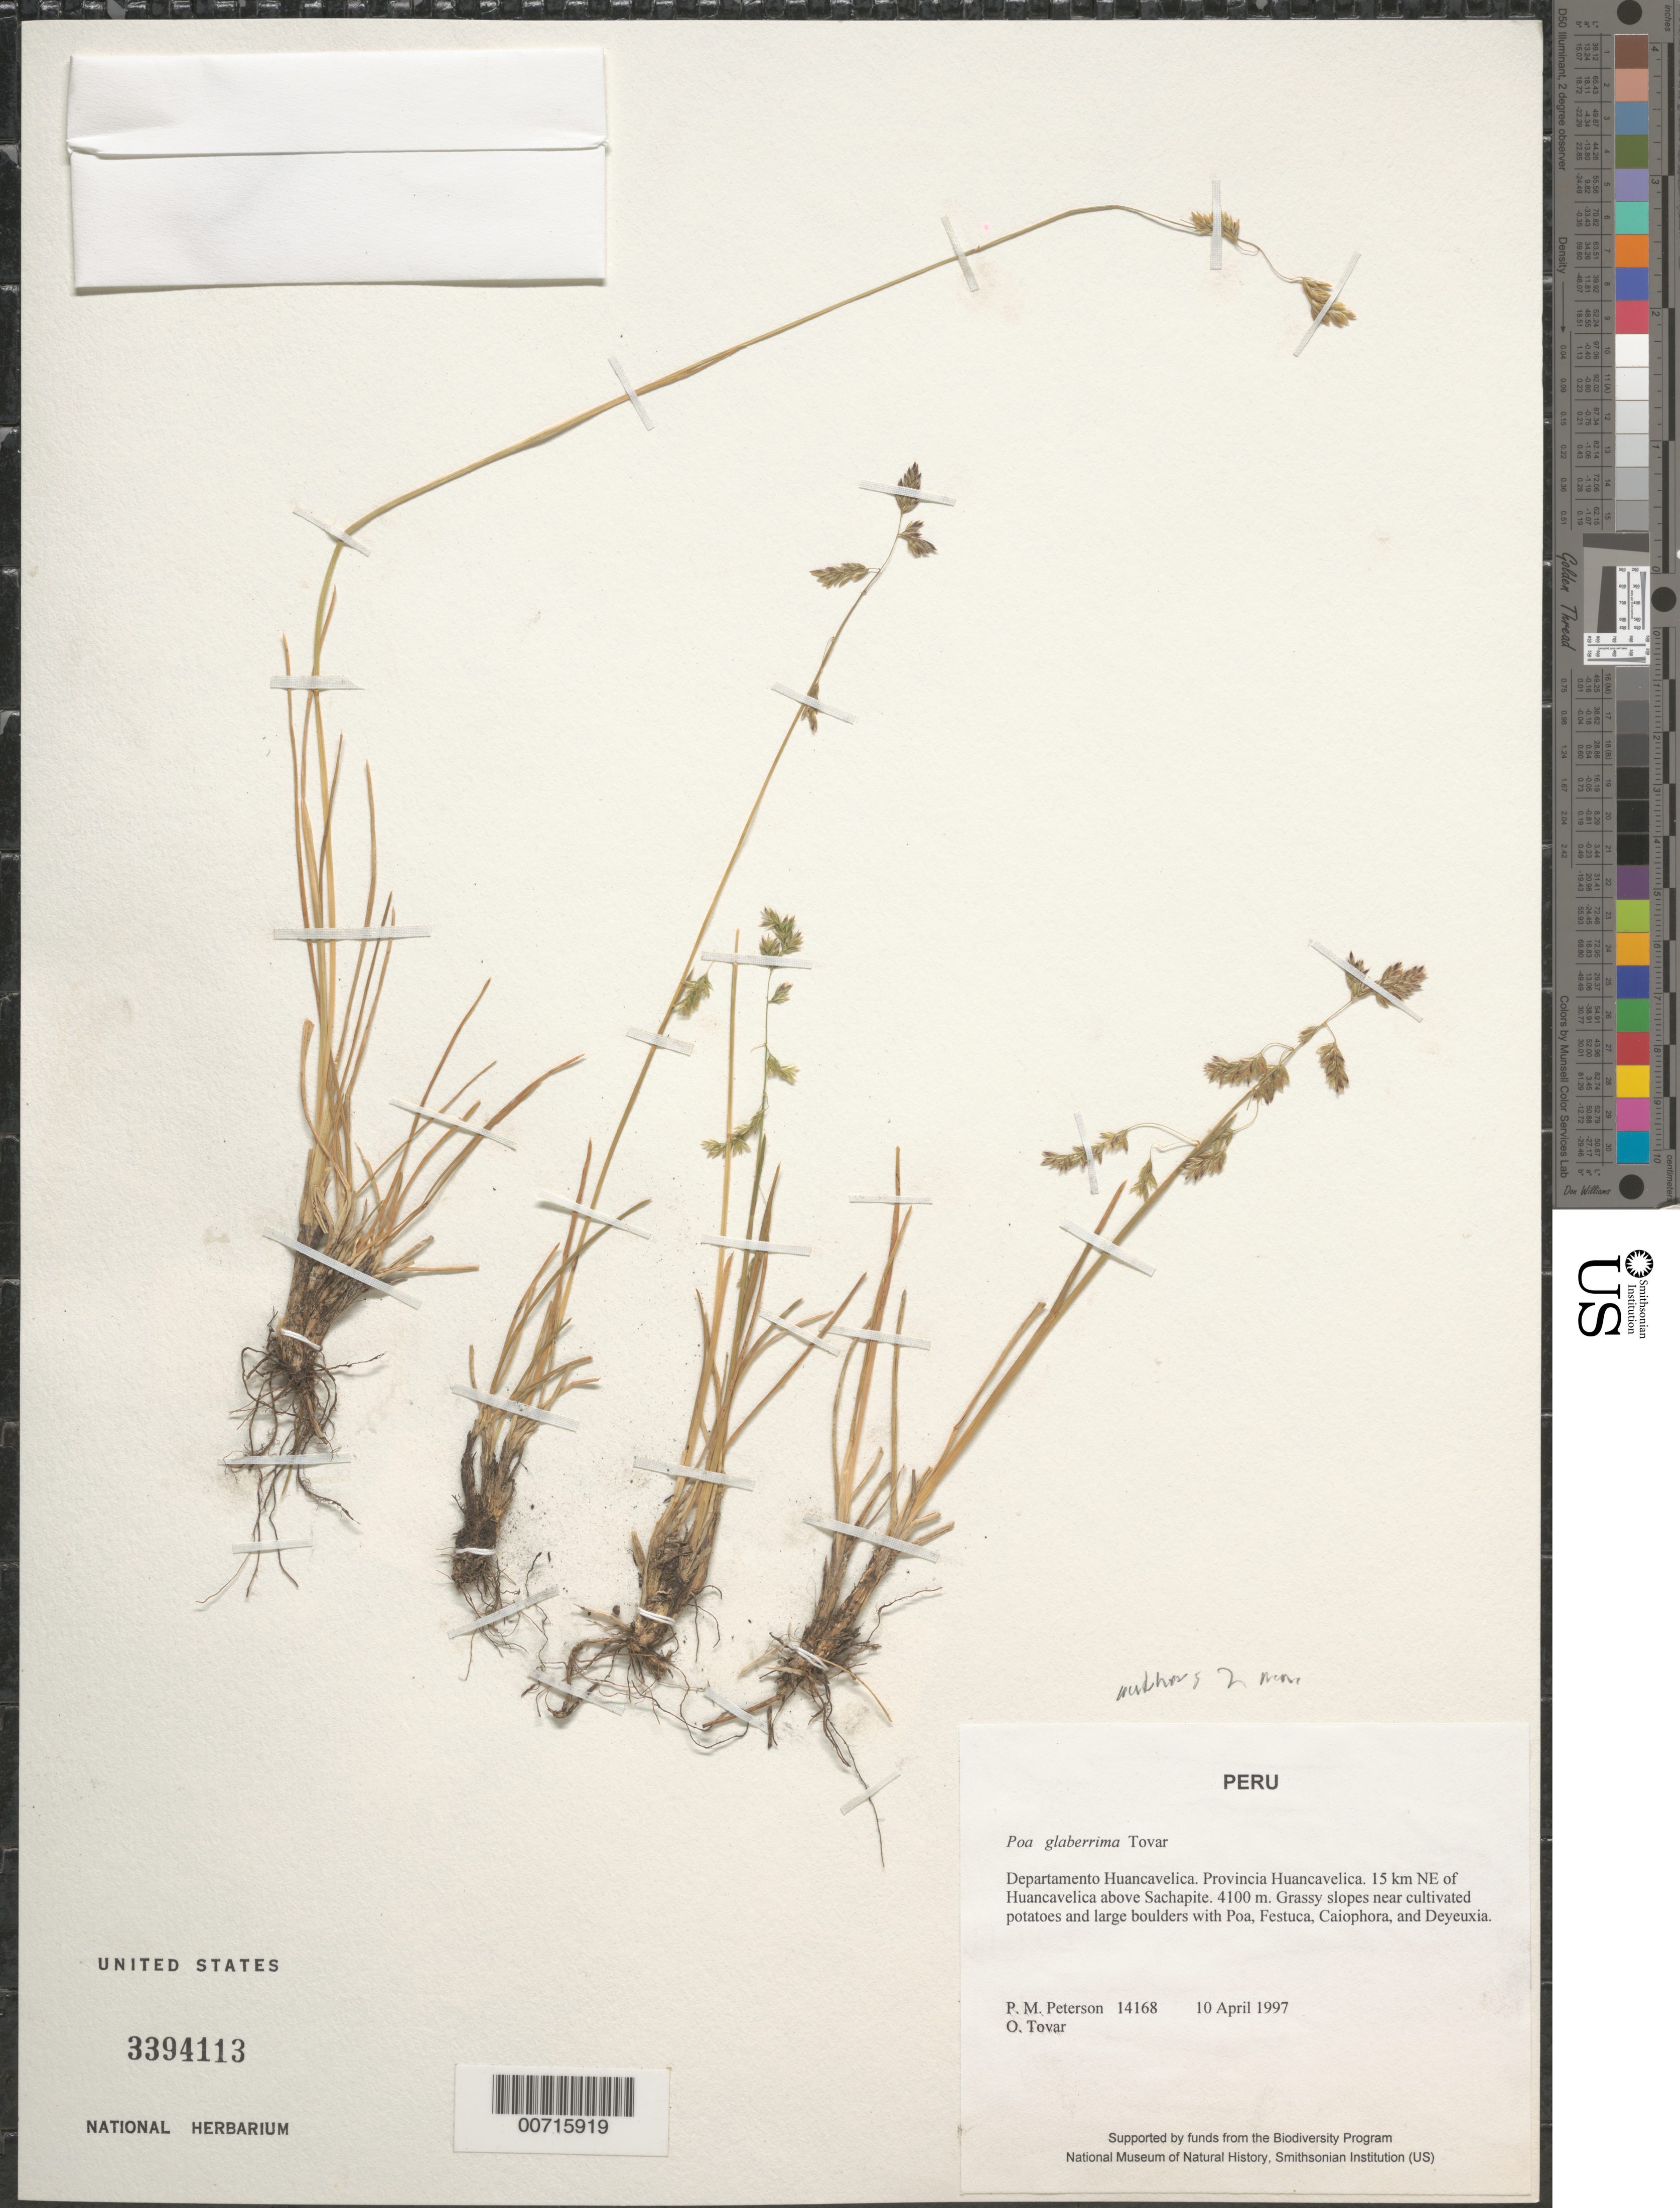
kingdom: Plantae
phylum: Tracheophyta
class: Liliopsida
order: Poales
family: Poaceae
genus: Poa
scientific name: Poa glaberrima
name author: Tovar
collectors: P. M. Peterson & Ó. Tovar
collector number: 14168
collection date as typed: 10 Apr 1997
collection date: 1997-04-10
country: Peru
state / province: Huancavelica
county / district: Huancavelica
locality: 15 km NE of Huancavelica above Sachapite.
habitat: Grassy slopes near cultivated potatoes and large boulders with Poa, Festuca, Caiophora, and Deyeuxia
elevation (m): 4100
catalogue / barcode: US 3394113